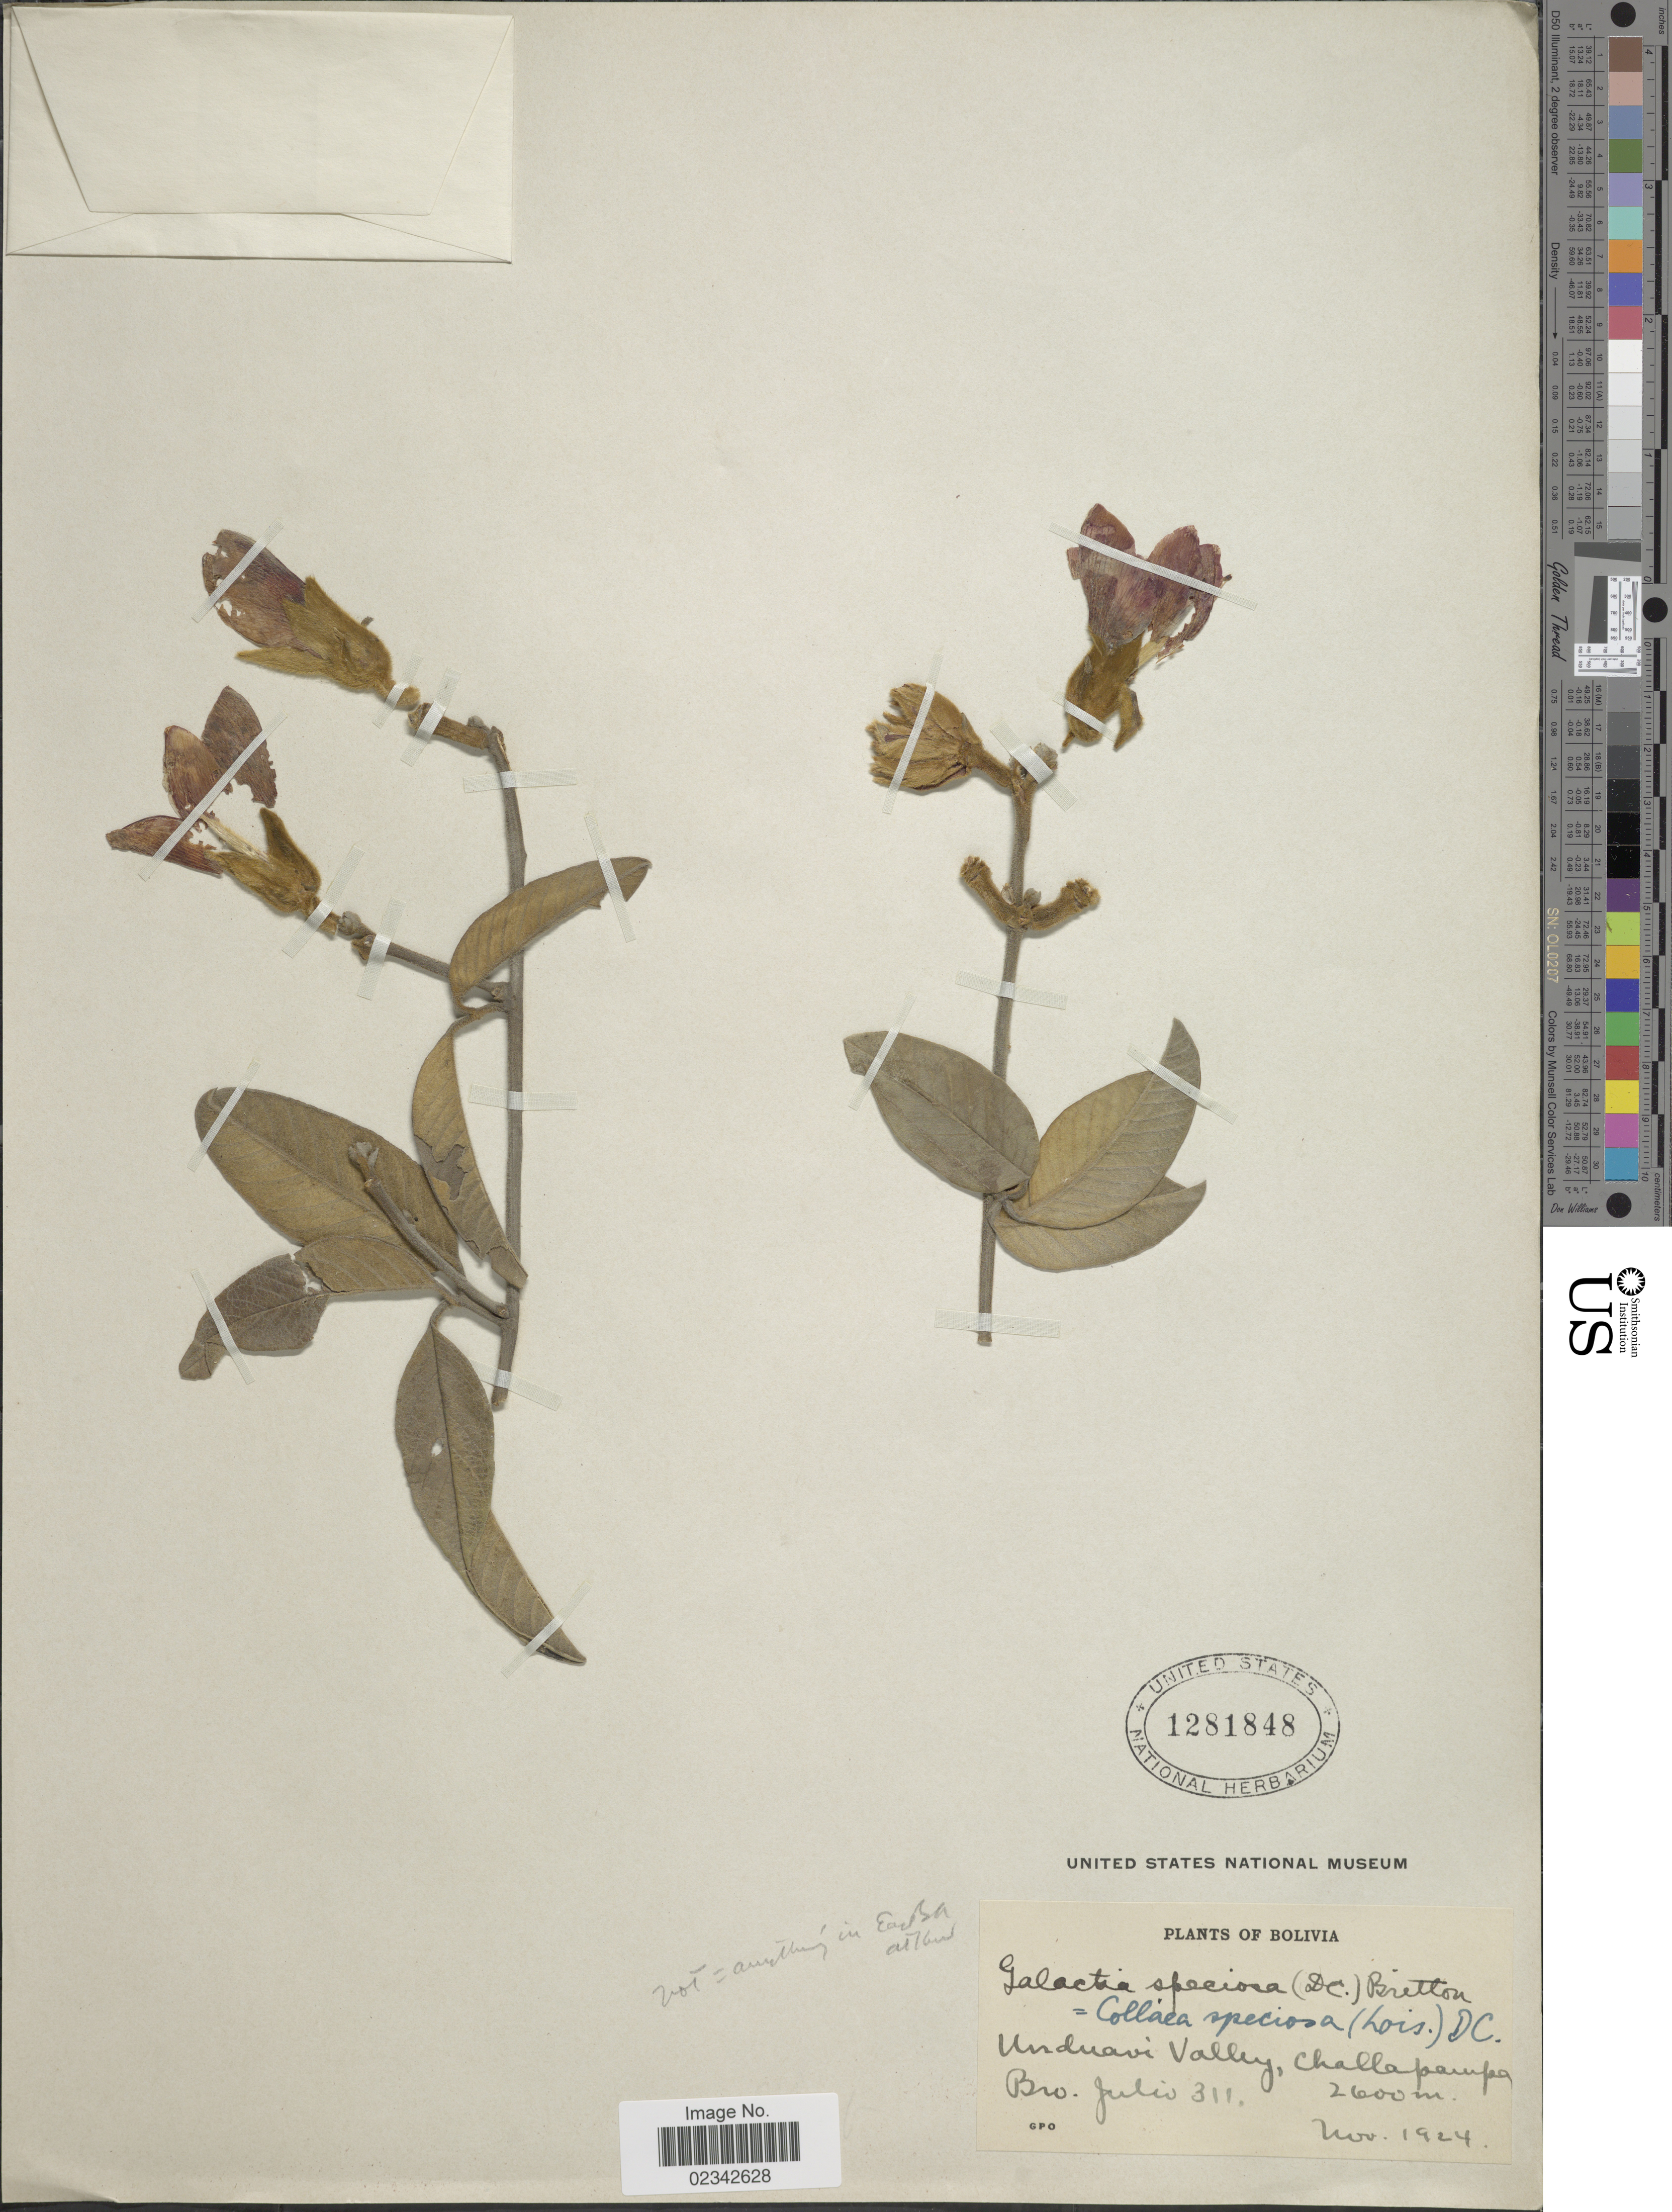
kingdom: Plantae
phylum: Tracheophyta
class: Magnoliopsida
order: Fabales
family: Fabaceae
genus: Collaea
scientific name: Collaea speciosa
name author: (Loisel.) DC.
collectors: Bro. Julio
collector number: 311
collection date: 1924-11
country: Bolivia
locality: Unduavi Valley, Challapampa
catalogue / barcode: US 1281848